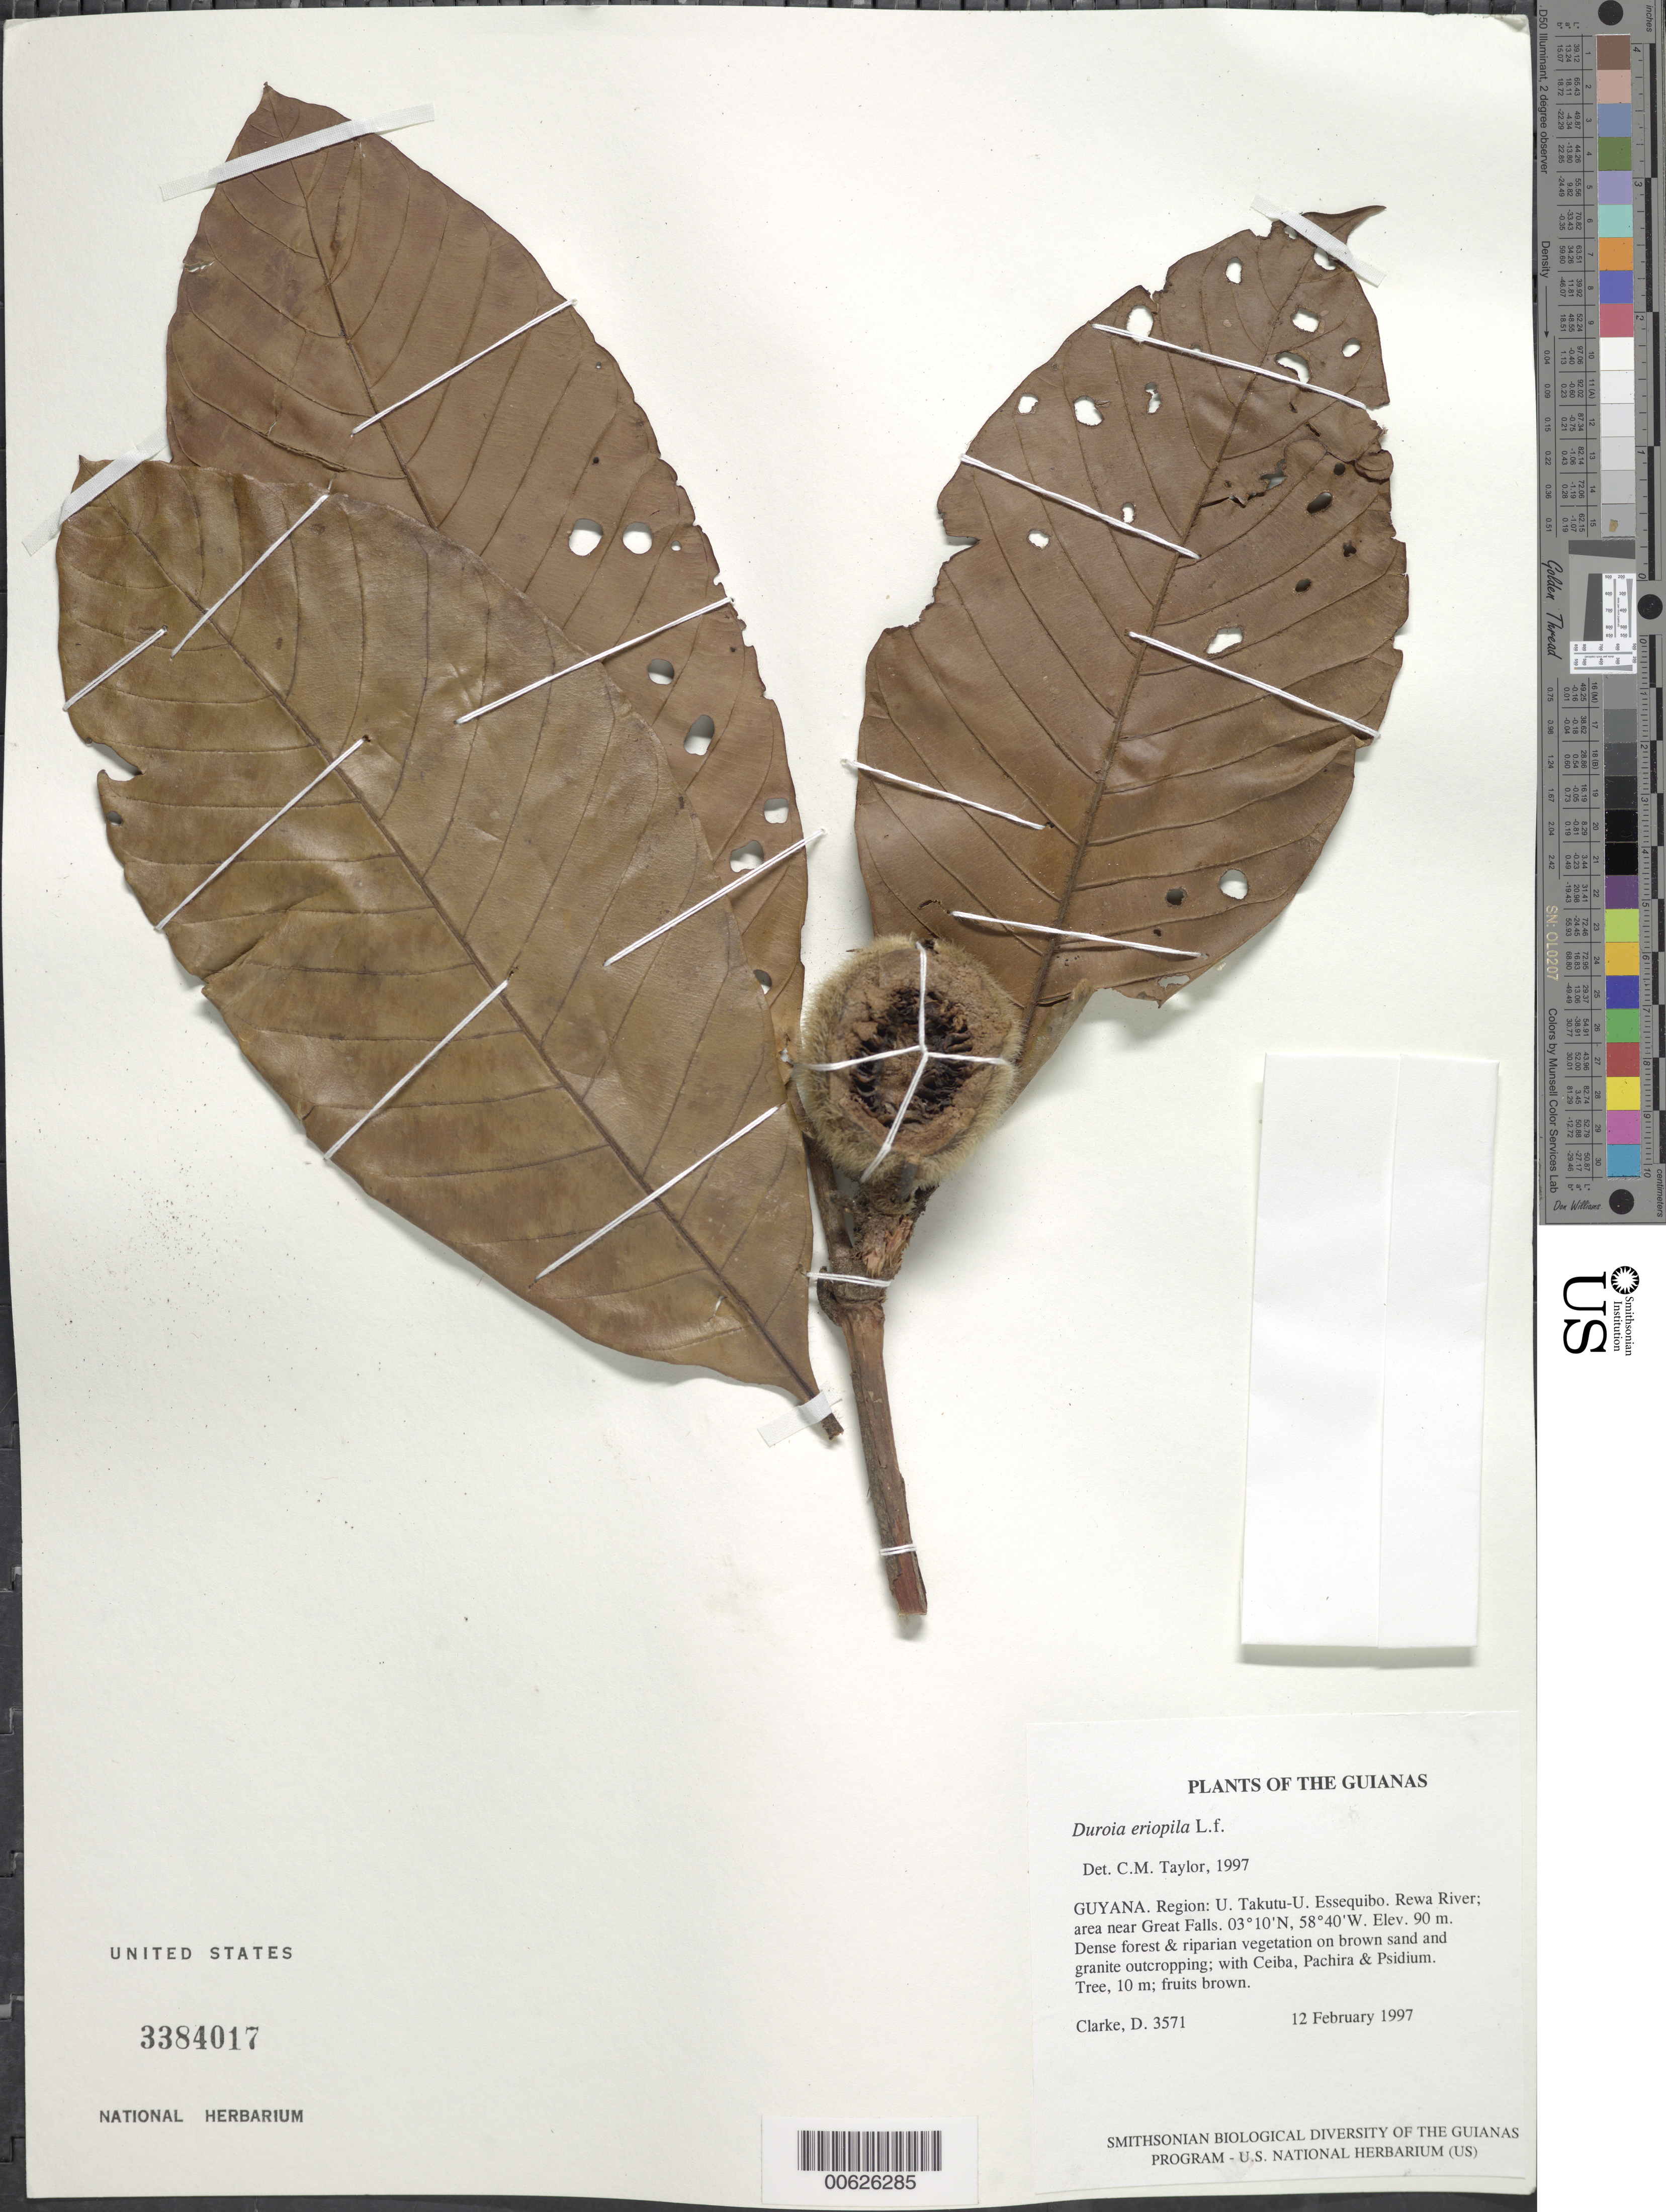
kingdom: Plantae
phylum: Tracheophyta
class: Magnoliopsida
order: Gentianales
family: Rubiaceae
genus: Duroia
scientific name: Duroia eriopila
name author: L. f.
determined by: Taylor, Charlotte M.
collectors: H. D. Clarke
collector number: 3571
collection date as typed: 12 February 1997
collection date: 1997-02-12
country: Guyana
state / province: U. Takutu-U. Essequibo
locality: Rewa River; area near Great Falls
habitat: Dense forest & riparian vegetation on brown sand and granite outcropping; with Ceiba, Pachira & Psidium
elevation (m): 90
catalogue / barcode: US 3384017